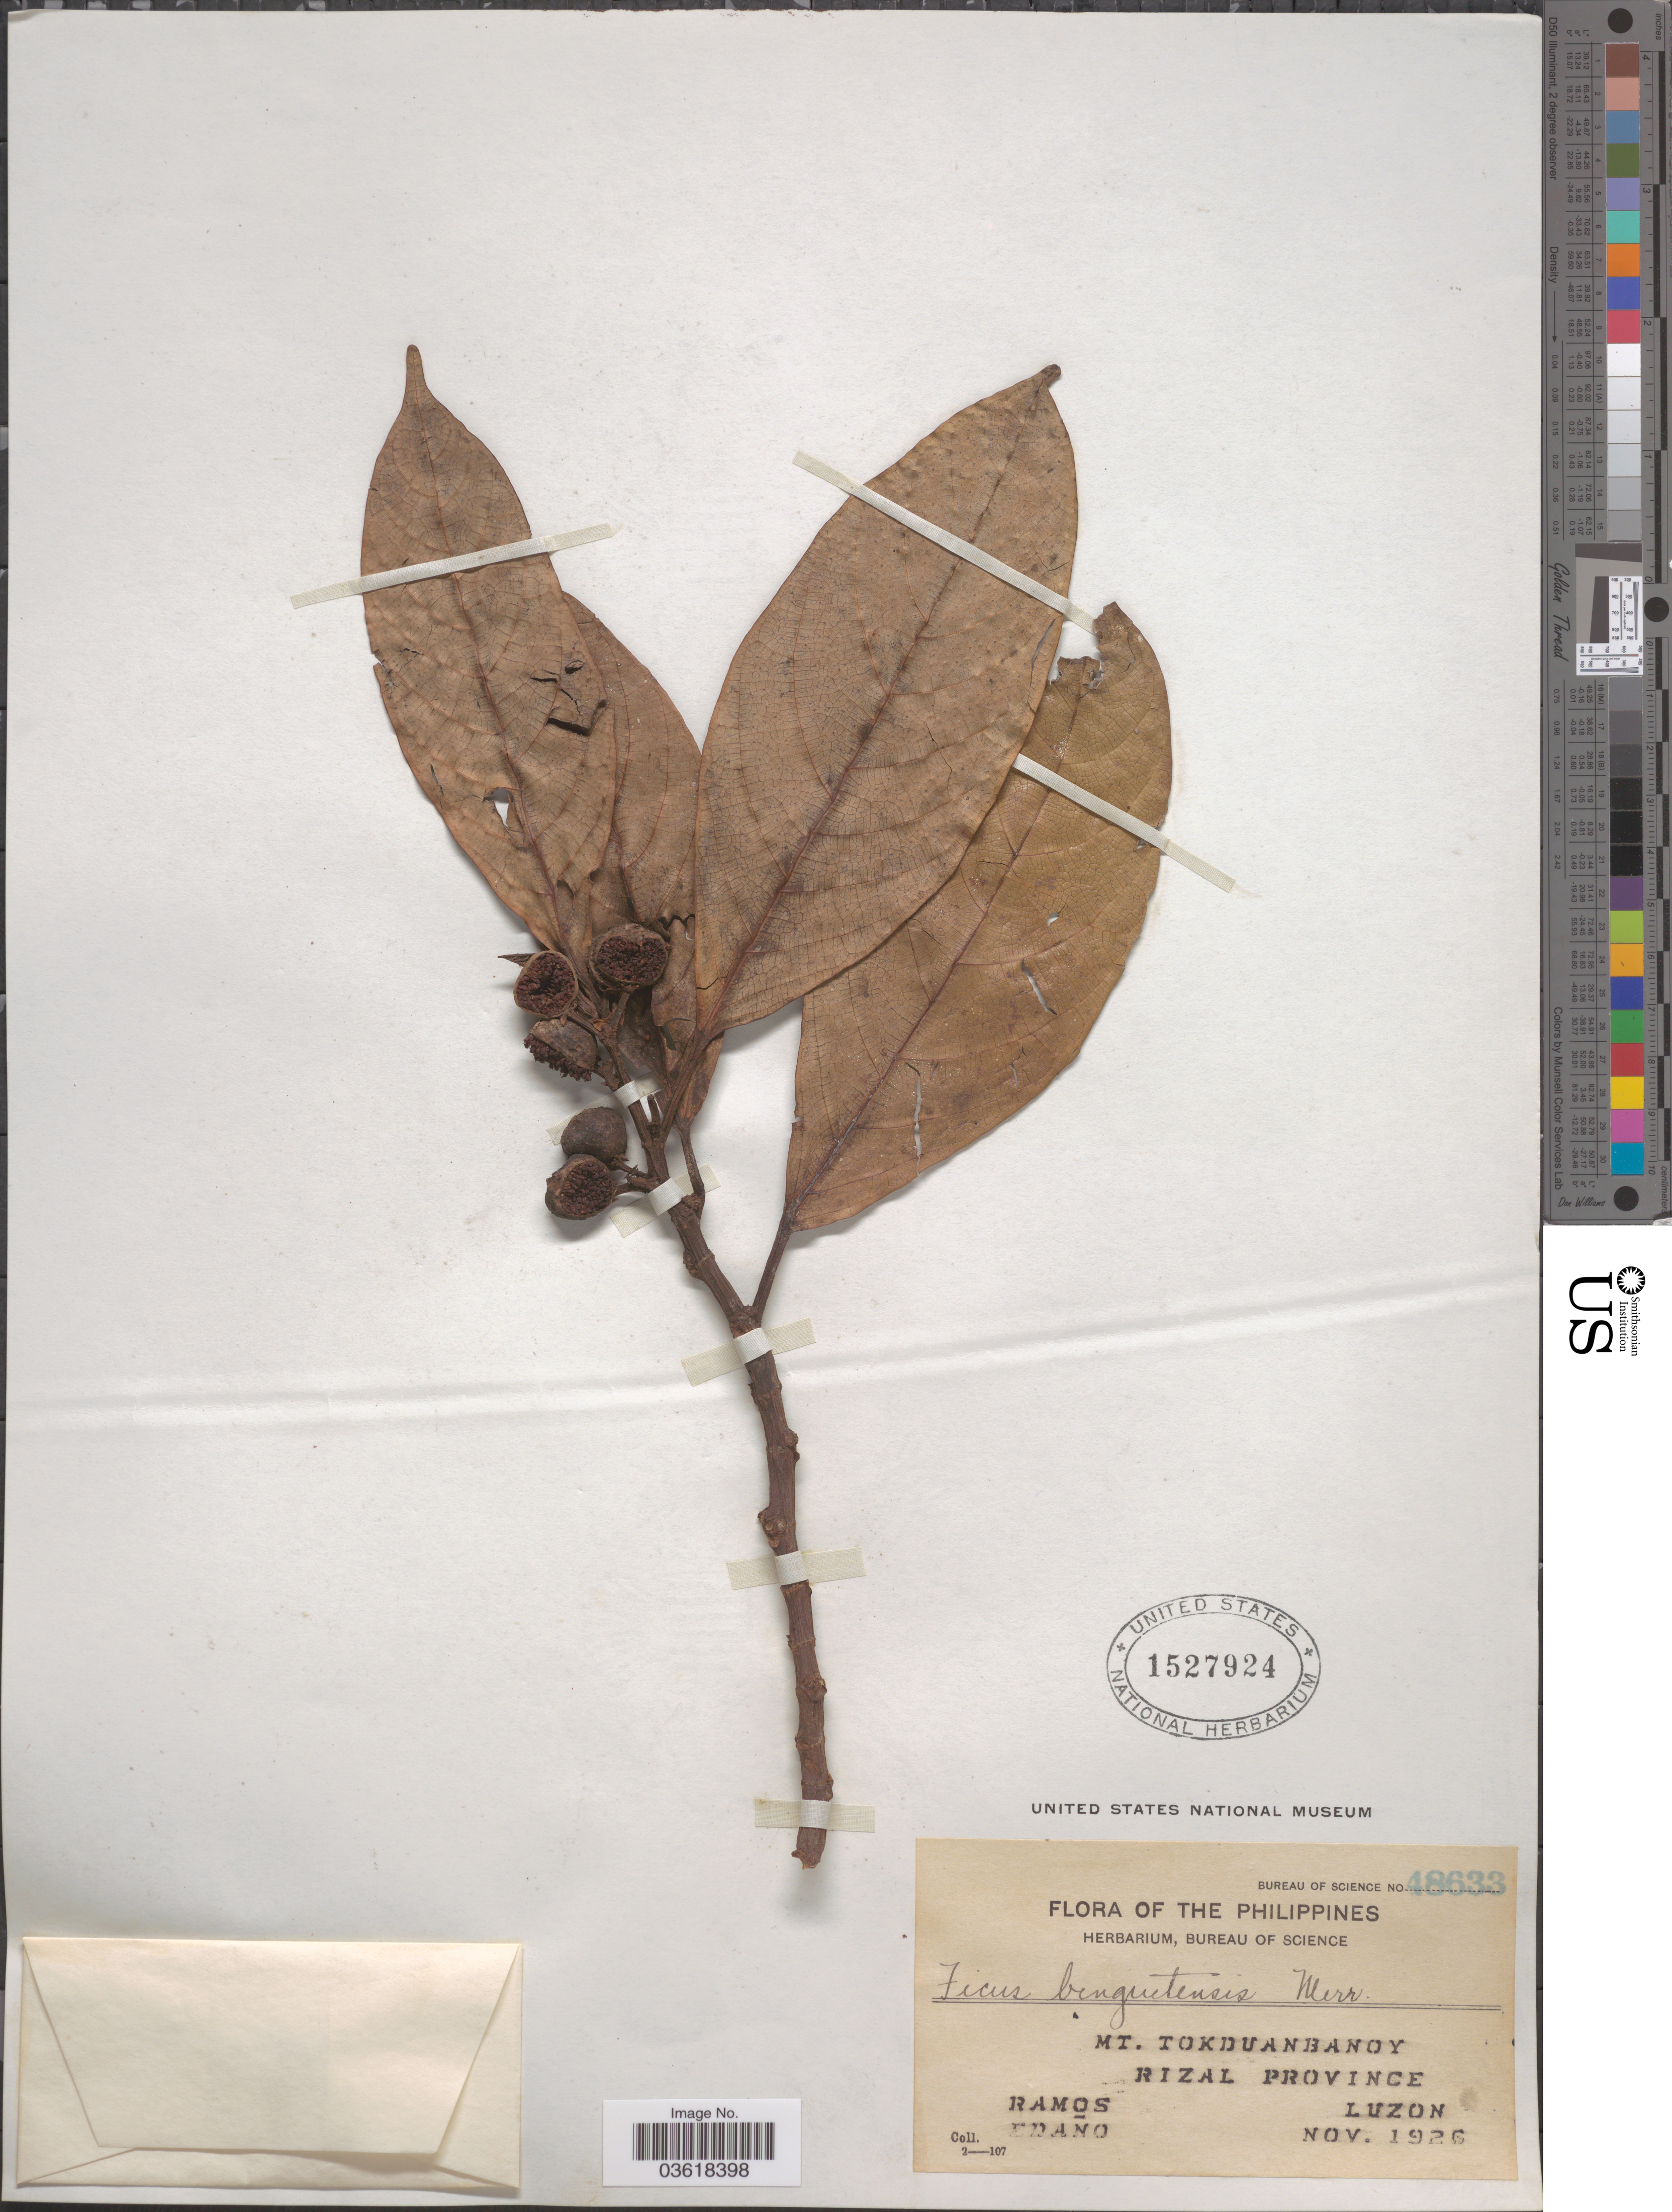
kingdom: Plantae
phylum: Tracheophyta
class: Magnoliopsida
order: Rosales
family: Moraceae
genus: Ficus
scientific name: Ficus benguetensis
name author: Merr.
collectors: -. Ramos & -. Edano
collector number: Bureau of Science 48633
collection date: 1926-11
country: Philippines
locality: Mt. Tokduanbanoy, Rizal Province. Luzon.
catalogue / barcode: US 1527924